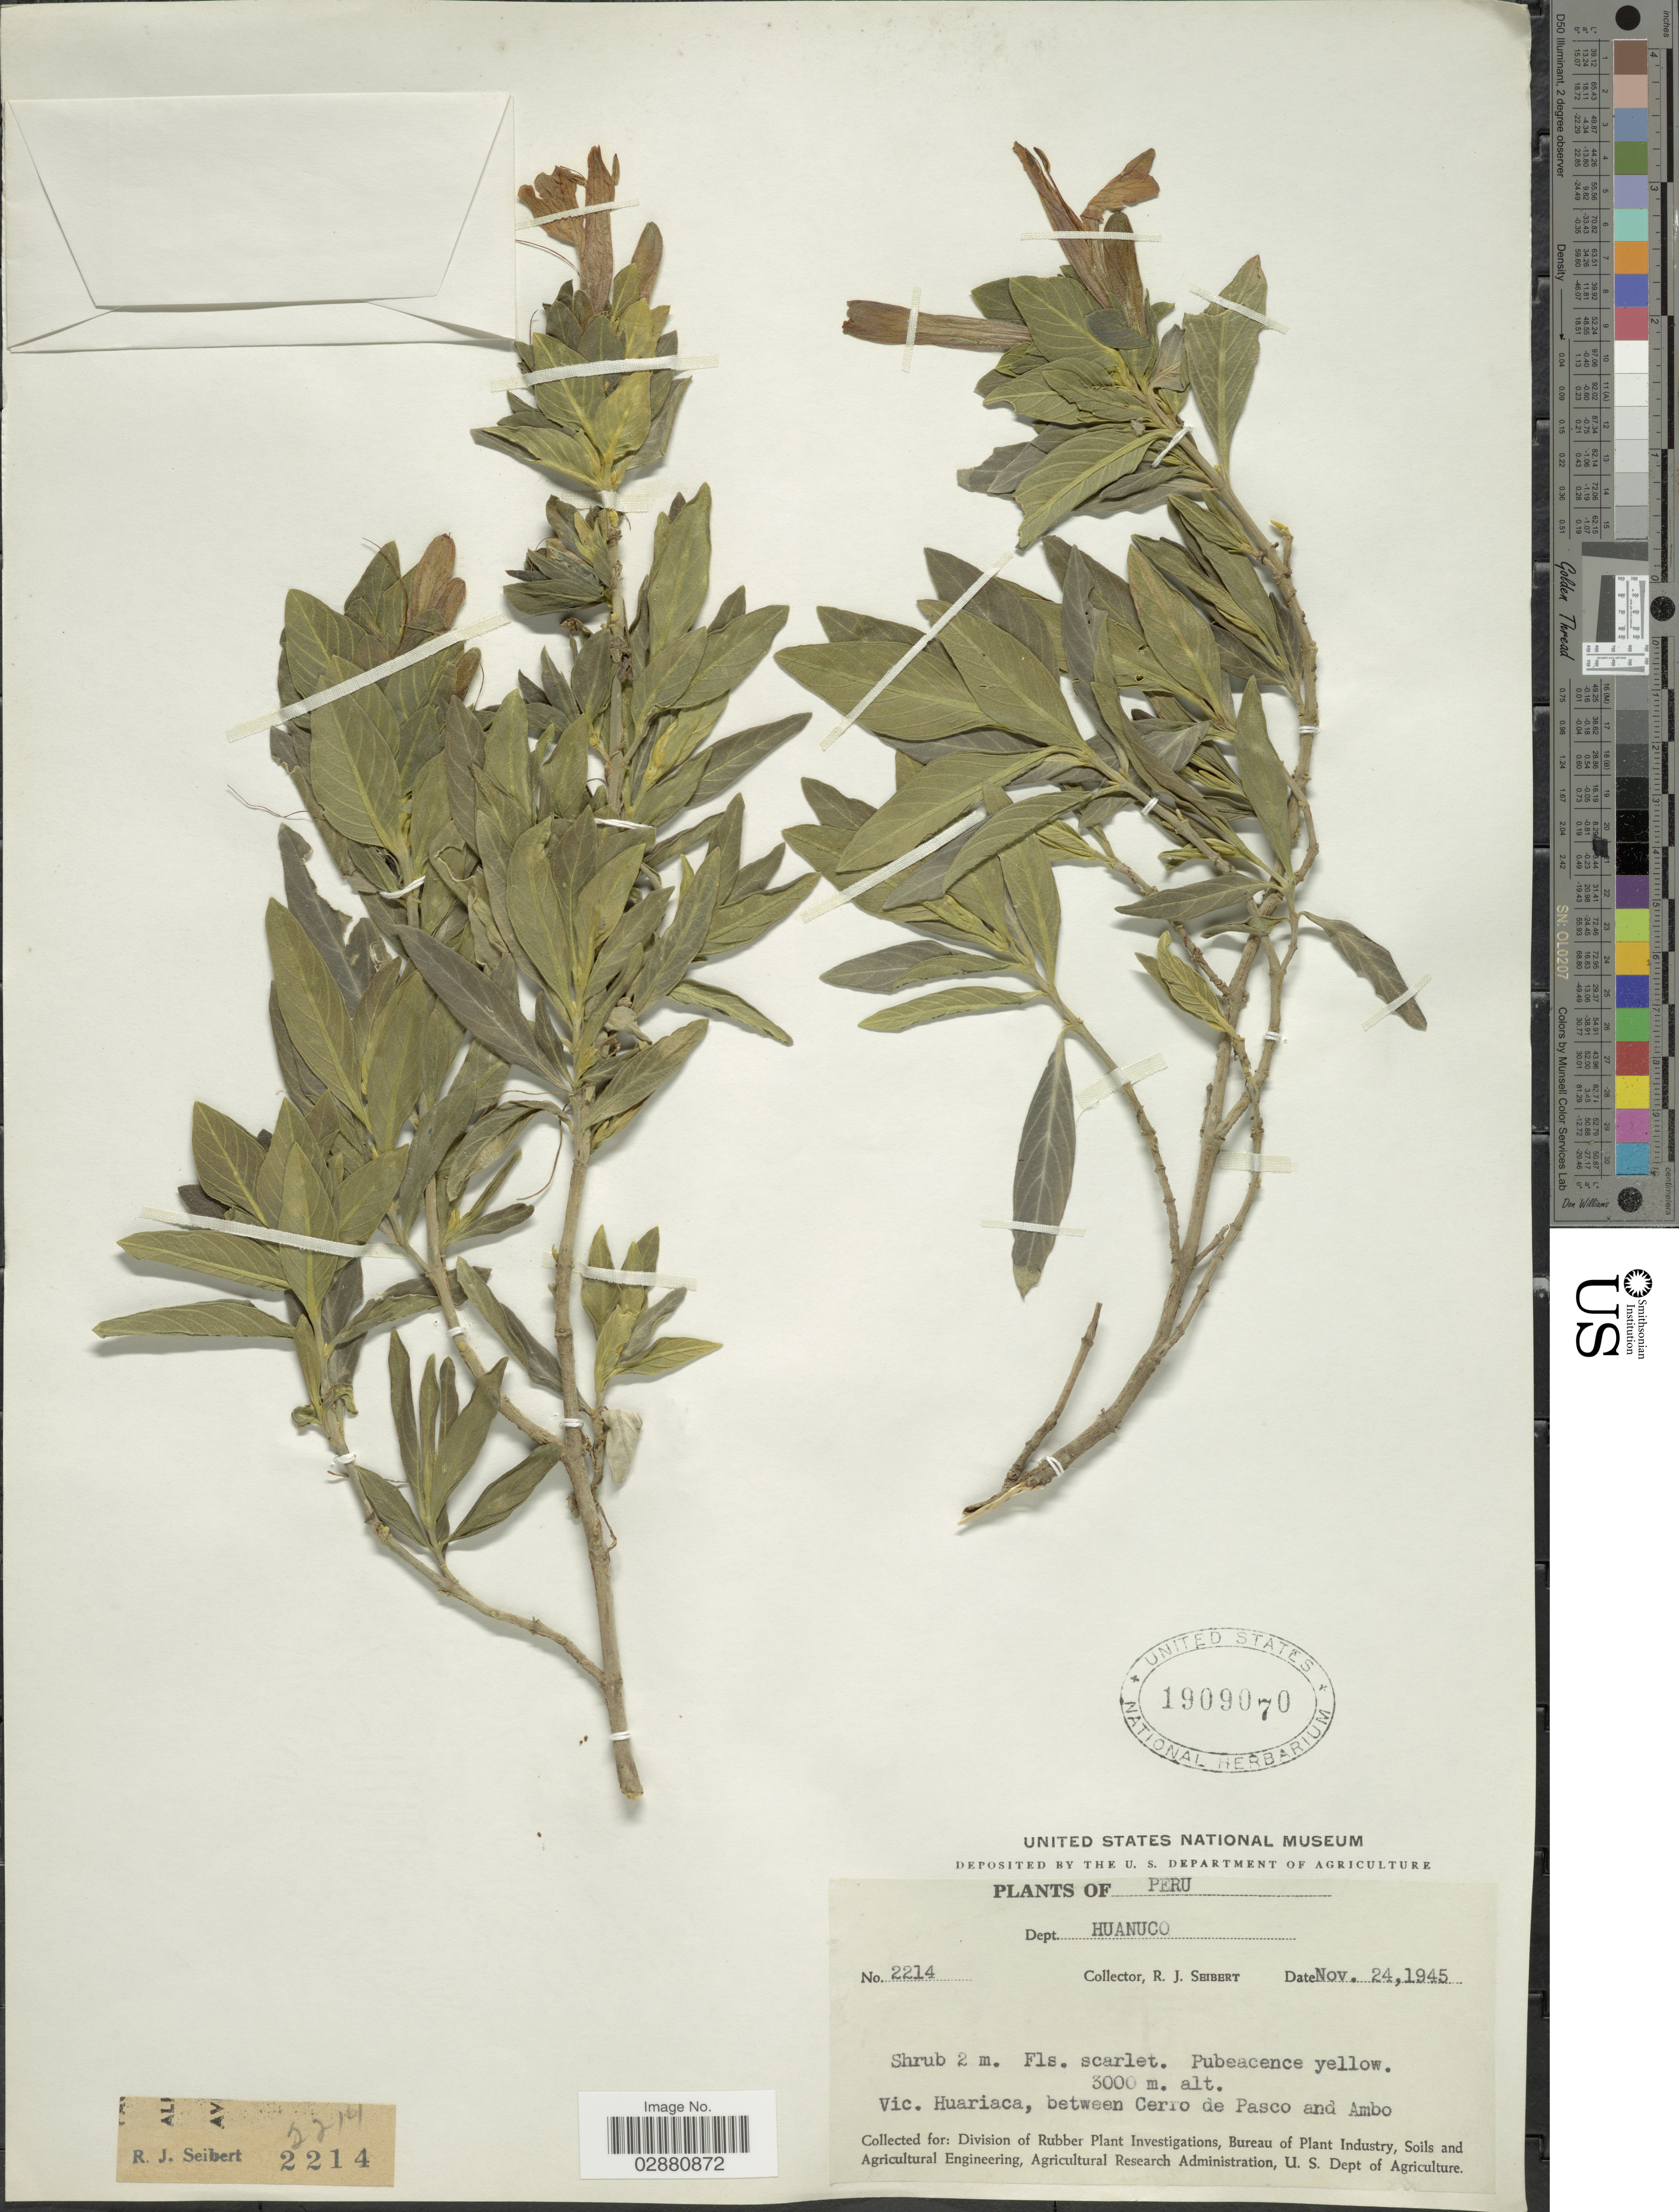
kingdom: Plantae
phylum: Tracheophyta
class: Magnoliopsida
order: Lamiales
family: Acanthaceae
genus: Justicia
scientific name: Justicia sericea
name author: Ruiz & Pav.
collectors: R. J. Seibert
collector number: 2214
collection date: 1945-11-24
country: Peru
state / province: Huánuco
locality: Dept. Huanuco. Vic. Huariaca, between Cerro de Pasco and Ambo.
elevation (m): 3000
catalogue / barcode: US 1909070